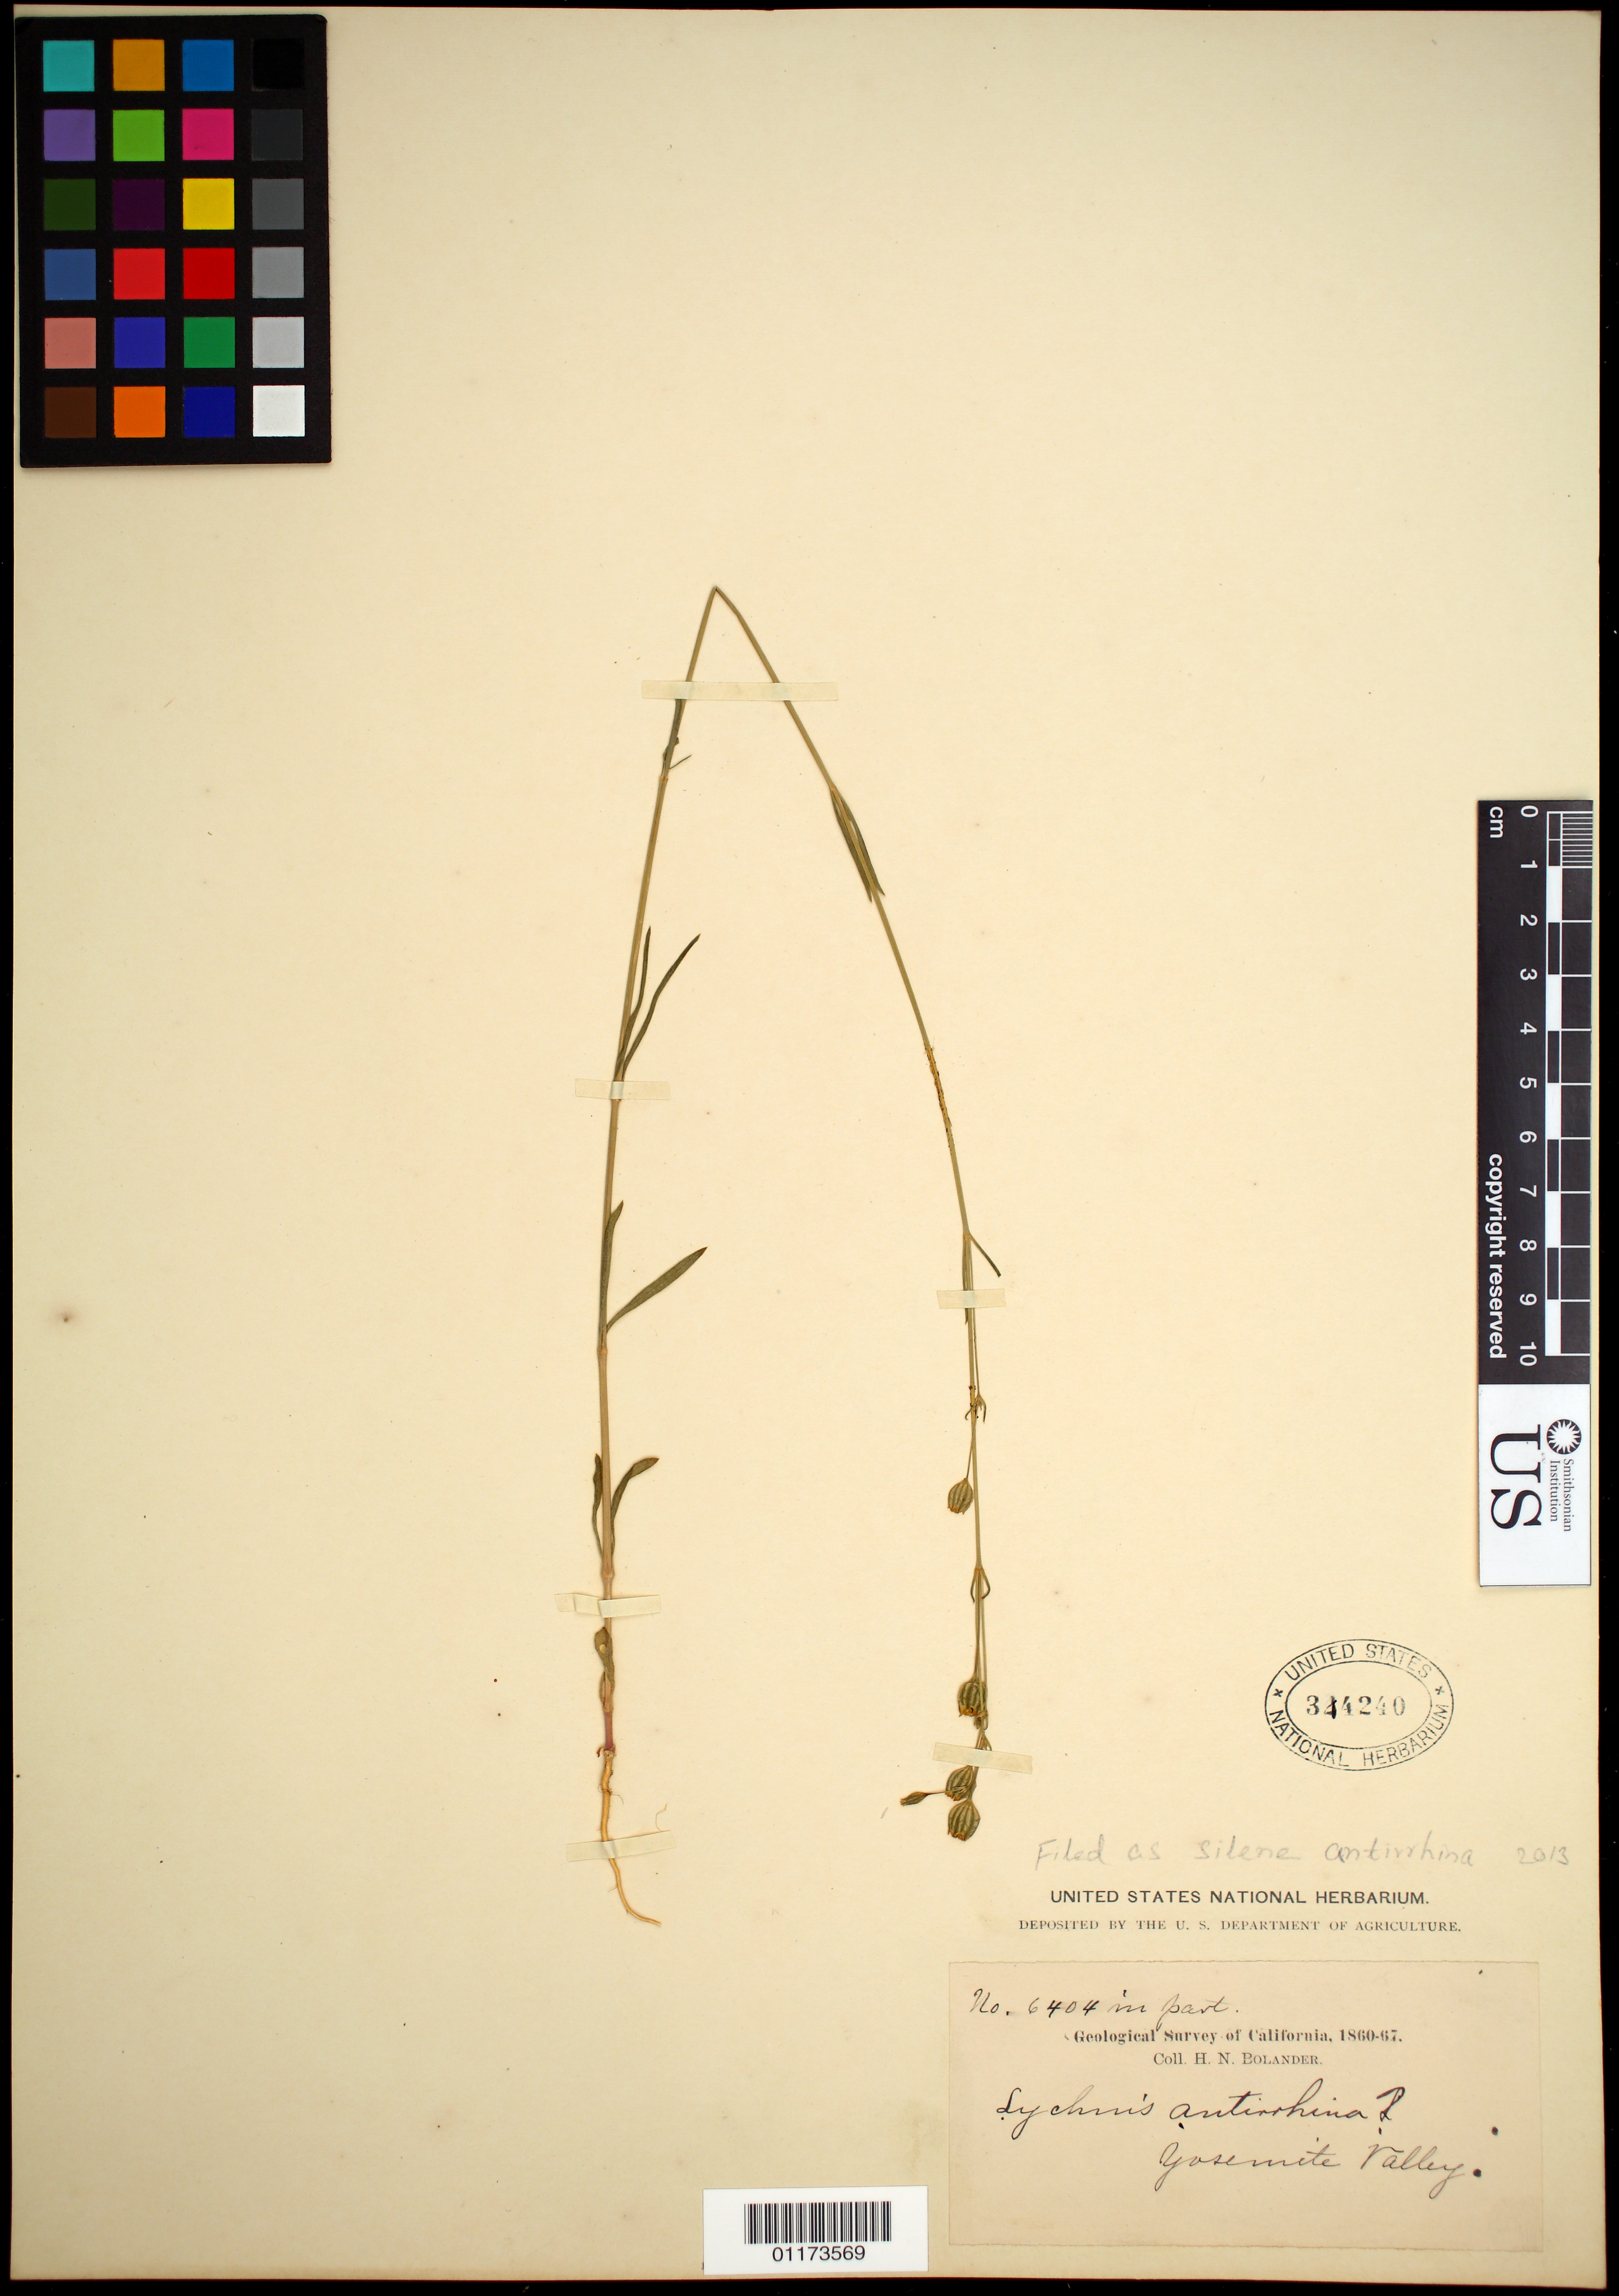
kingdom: Plantae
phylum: Tracheophyta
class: Magnoliopsida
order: Caryophyllales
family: Caryophyllaceae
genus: Silene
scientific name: Silene antirrhina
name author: L.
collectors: H. Bolander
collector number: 6404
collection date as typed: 1860 to -- -- 1867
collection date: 1860/1867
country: United States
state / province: California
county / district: Mariposa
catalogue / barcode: US 344240